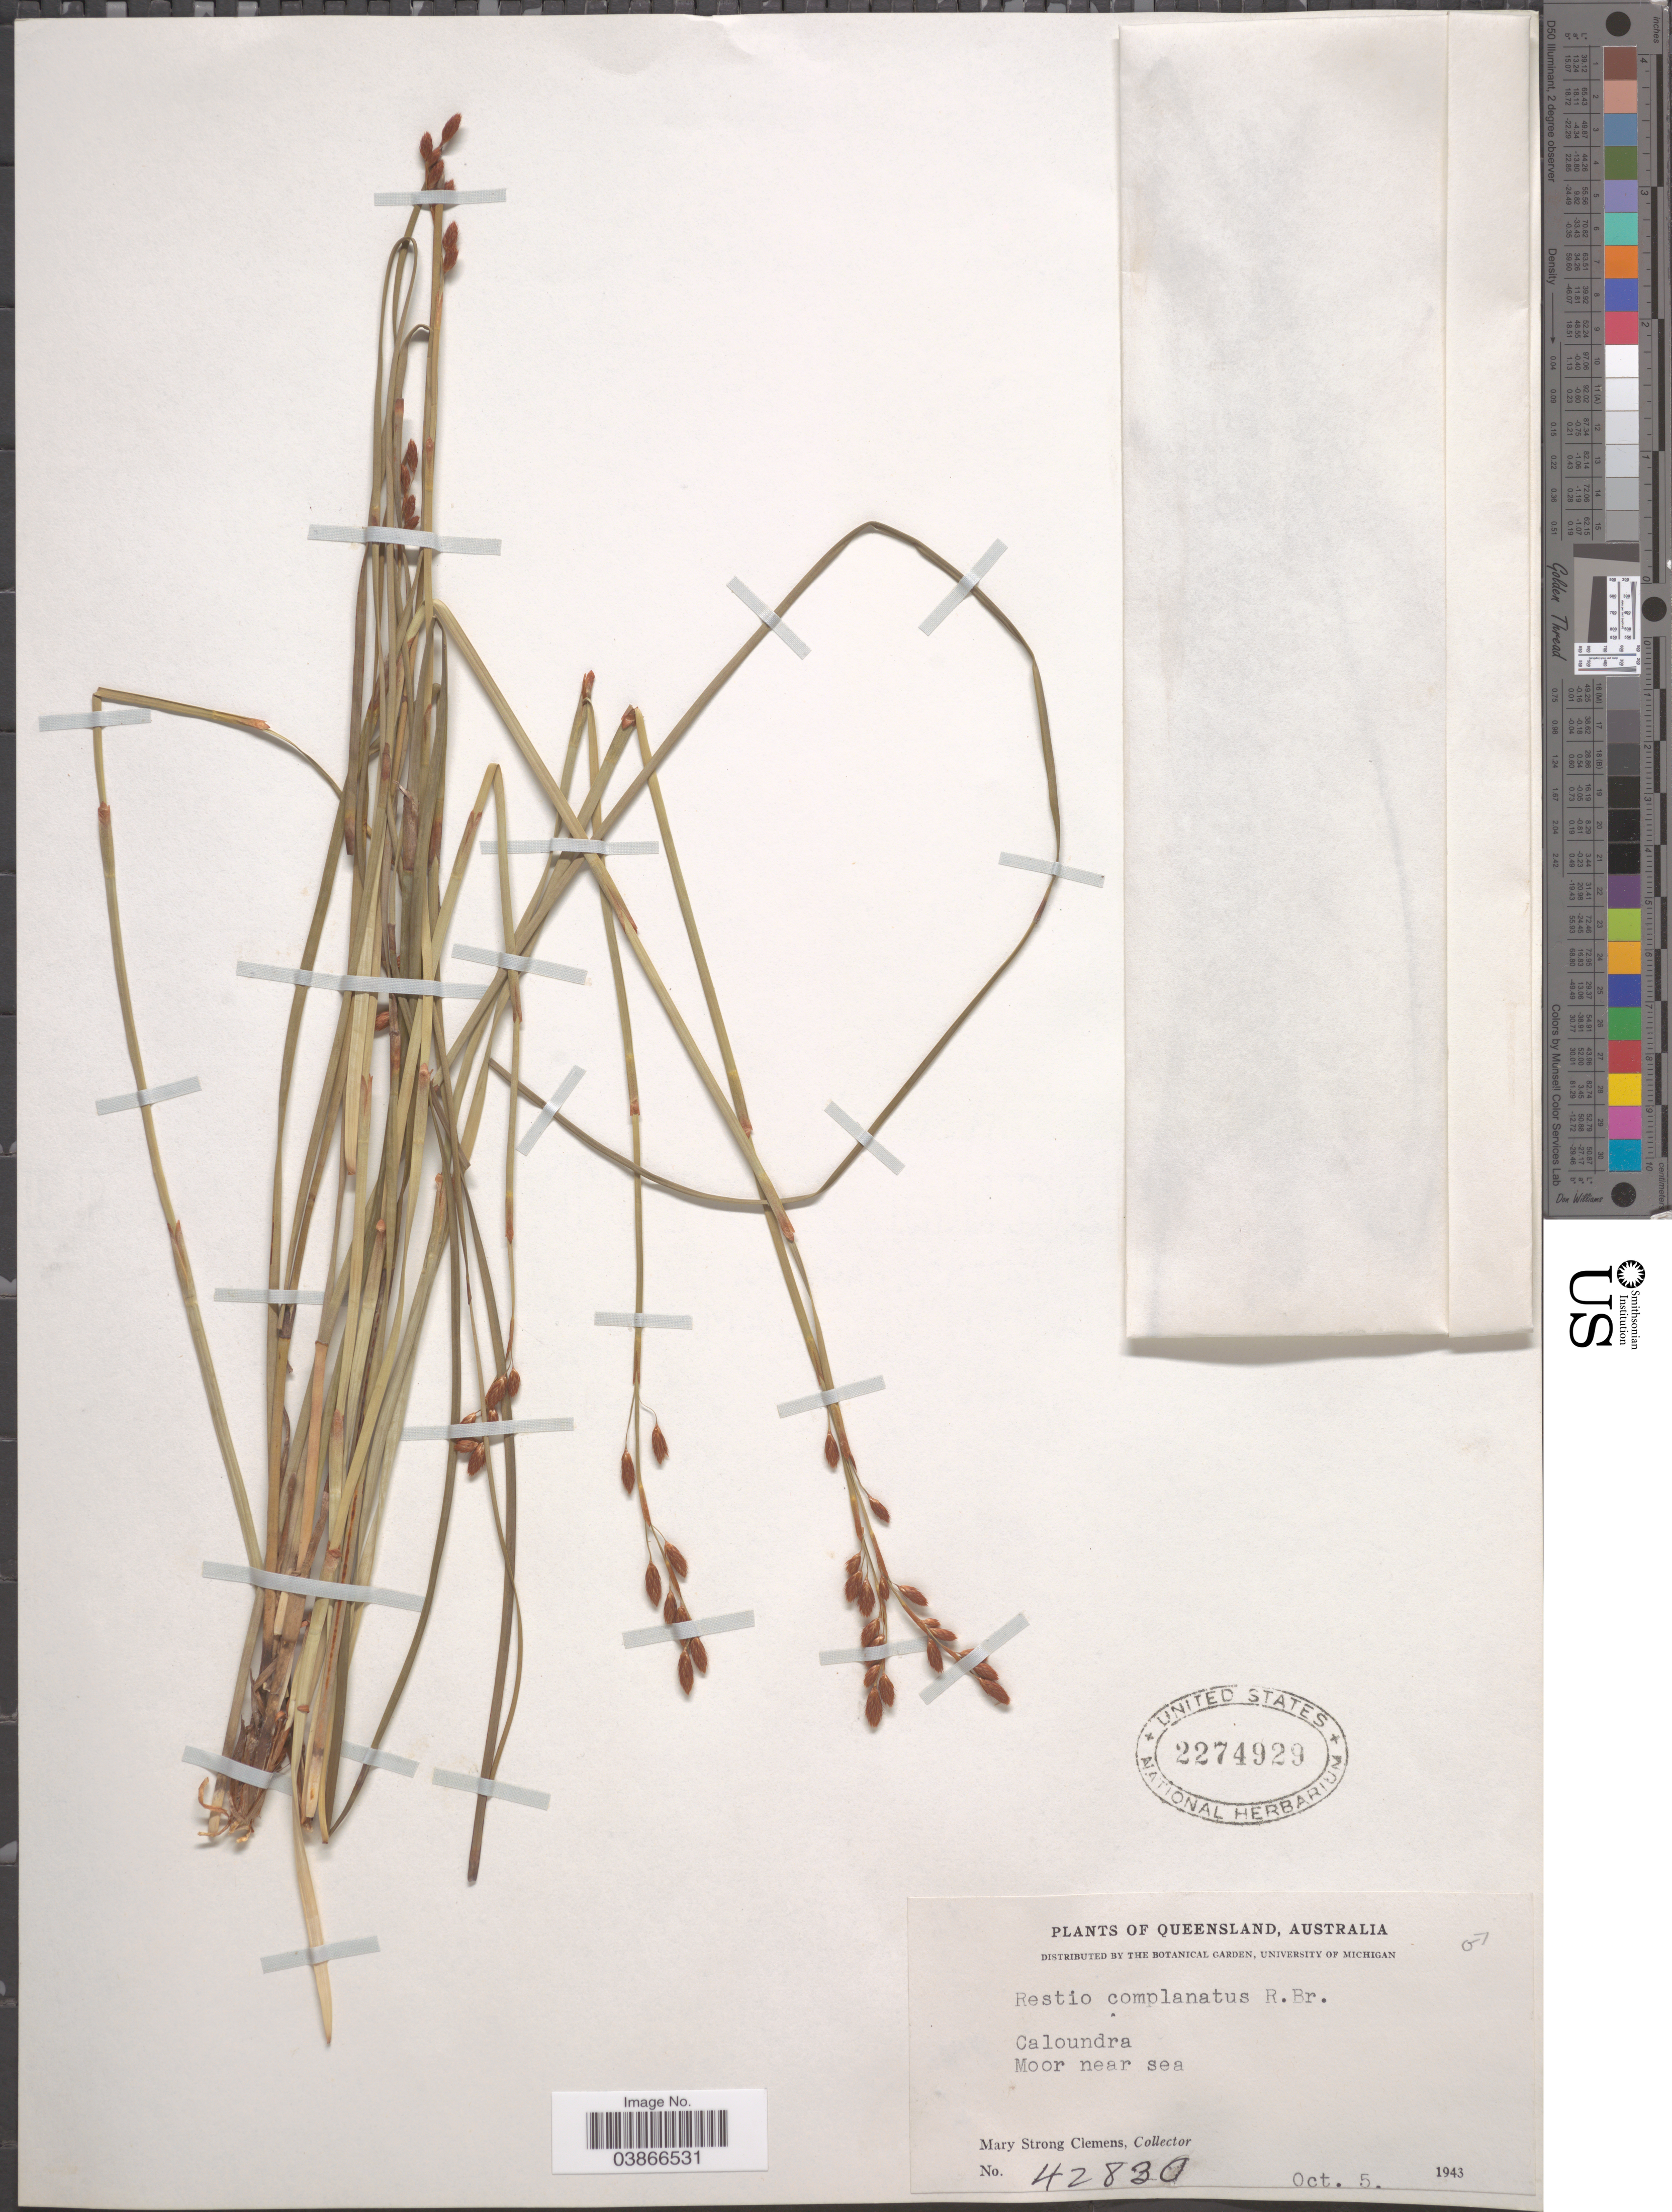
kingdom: Plantae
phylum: Tracheophyta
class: Liliopsida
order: Poales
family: Restionaceae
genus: Eurychorda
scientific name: Eurychorda complanata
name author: (R. Br.) B.G. Briggs & L.A.S. Johnson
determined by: Strong, Mark T., (BOT), Smithsonian Institution - National Museum of Natural History (UNITED STATES)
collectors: M. S. Clemens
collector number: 42830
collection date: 1943-10-05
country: Australia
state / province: Queensland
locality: Caloundra. Moor near sea.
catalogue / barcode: US 2274929